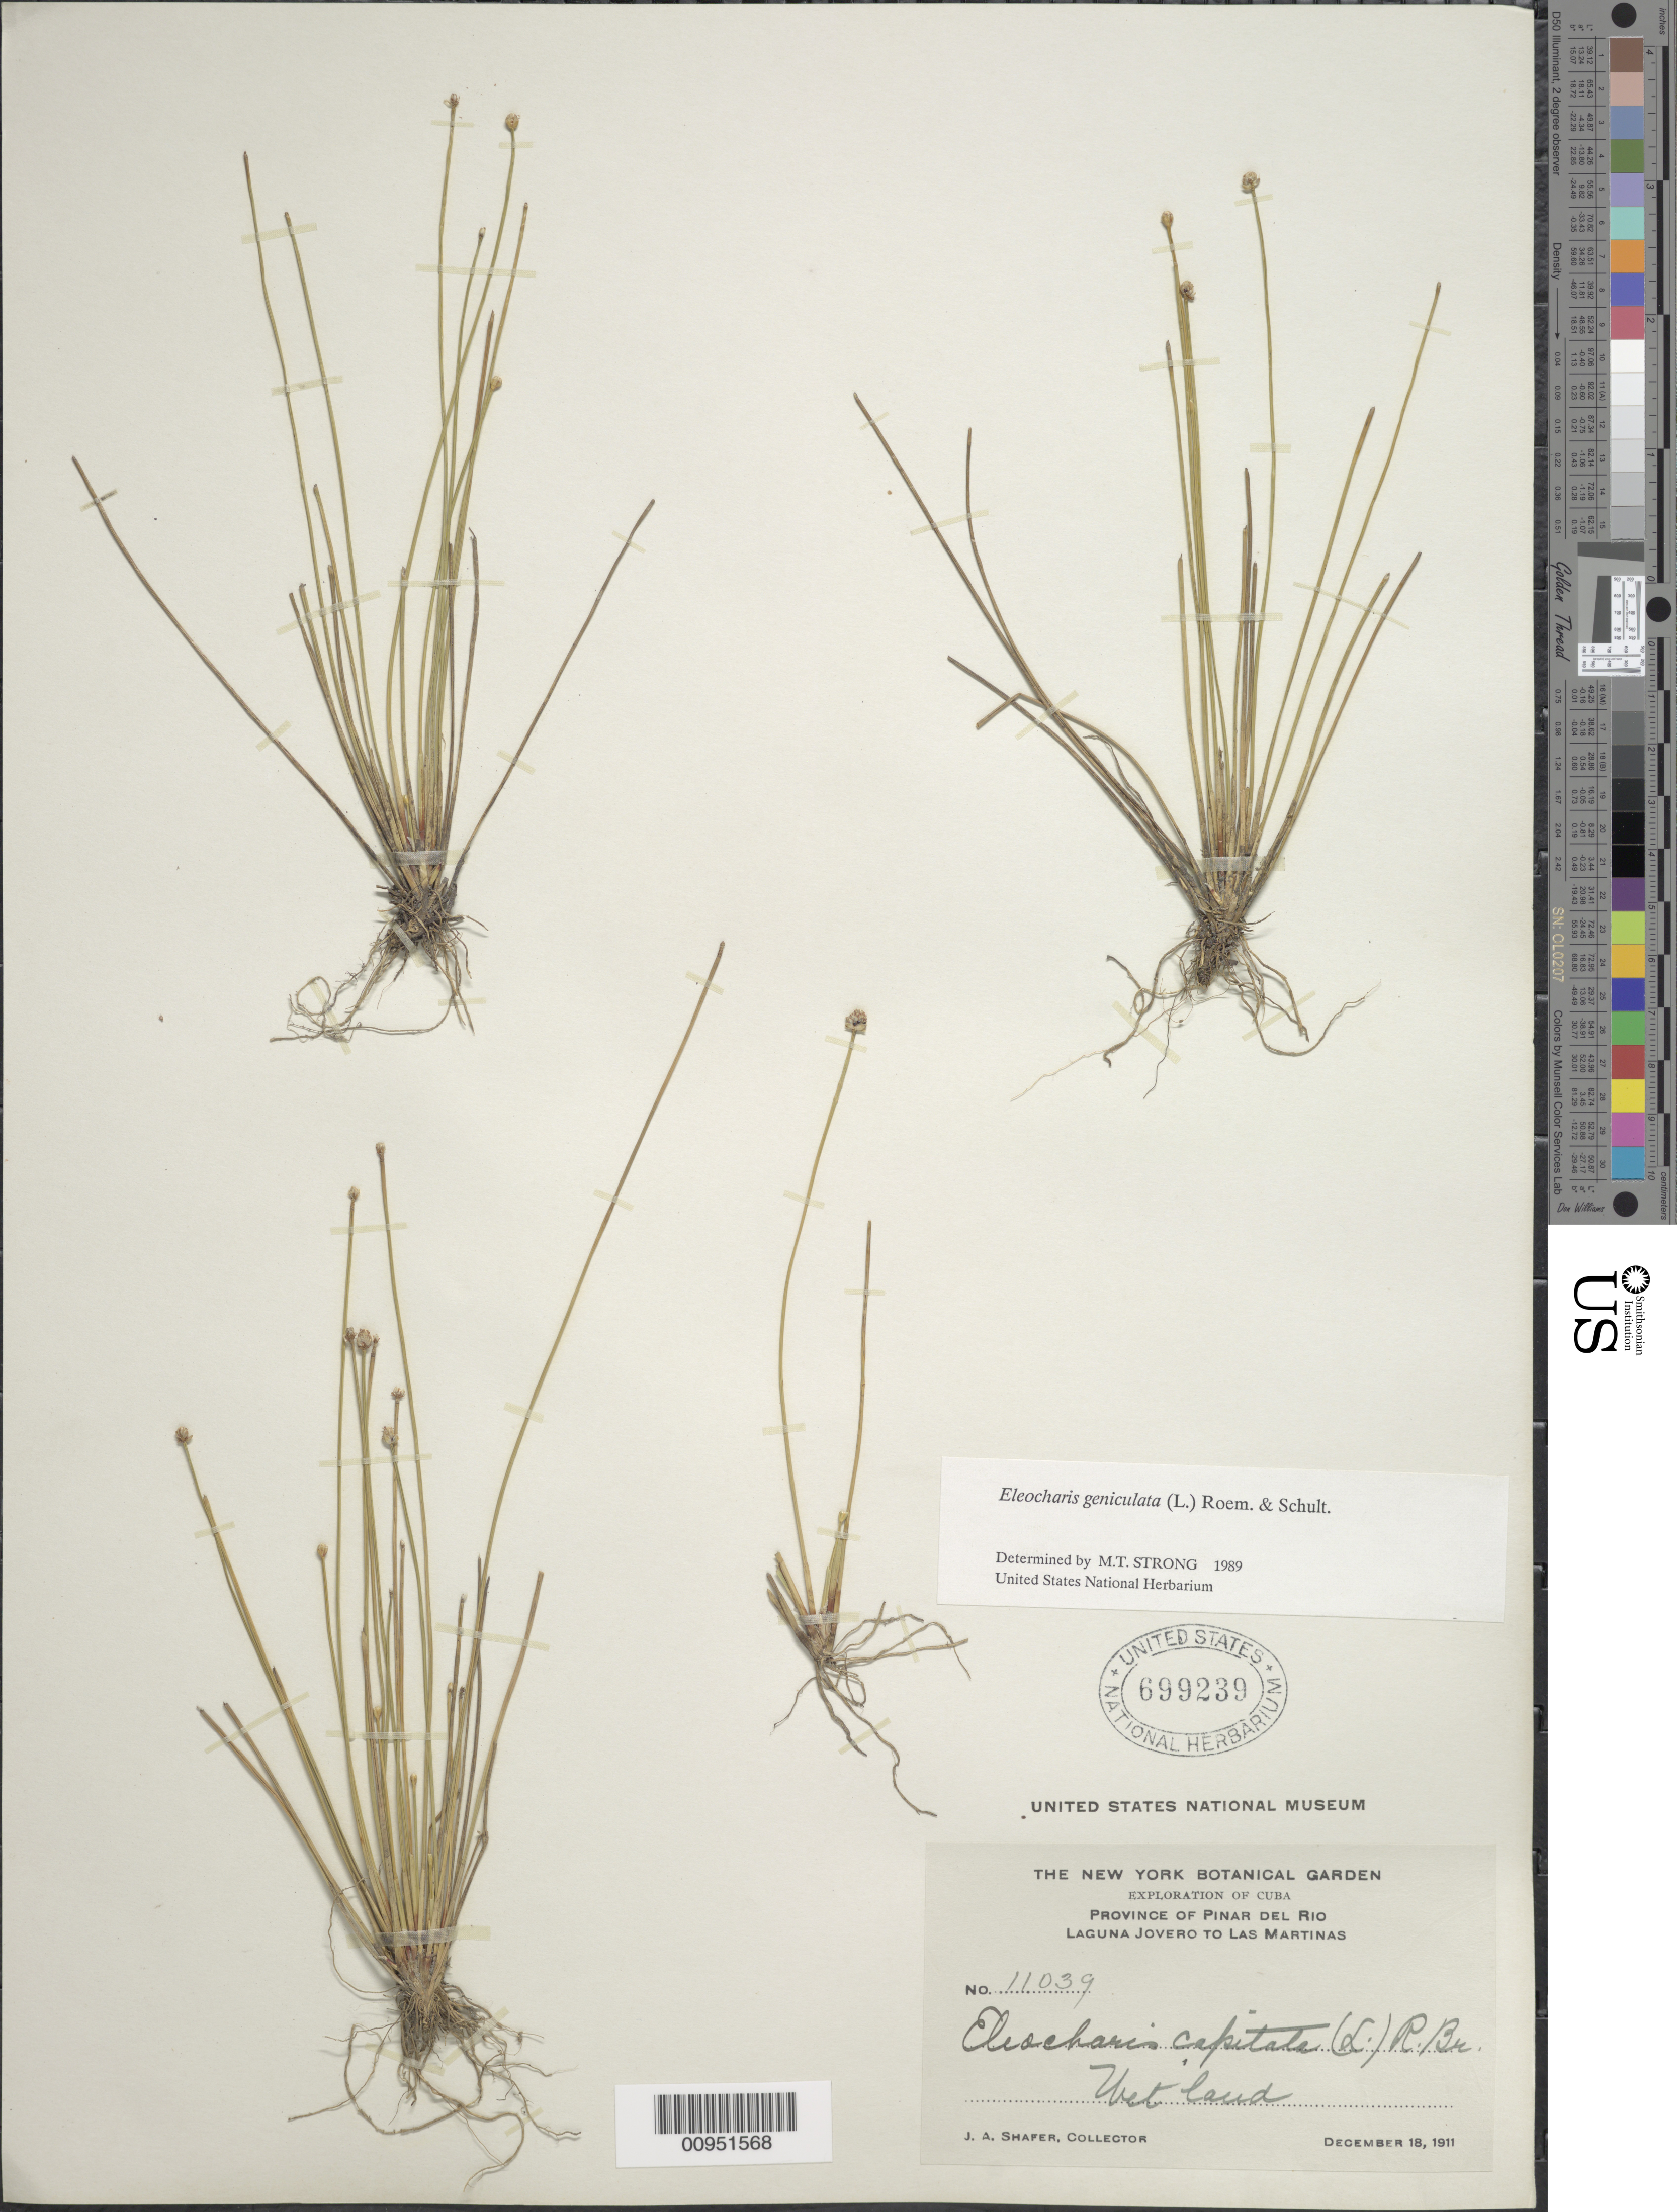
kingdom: Plantae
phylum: Tracheophyta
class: Liliopsida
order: Poales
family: Cyperaceae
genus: Eleocharis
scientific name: Eleocharis geniculata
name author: (L.) Roem. & Schult.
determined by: Strong, M. T., (US), Smithsonian Institution - National Museum of Natural History (UNITED STATES)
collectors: J. A. Shafer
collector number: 11039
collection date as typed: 18 Dec 1911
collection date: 1911-12-18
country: Cuba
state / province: Pinar del Rio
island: Cuba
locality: Laguna Jovero to Las Martinas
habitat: Wet lands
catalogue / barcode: US 699239